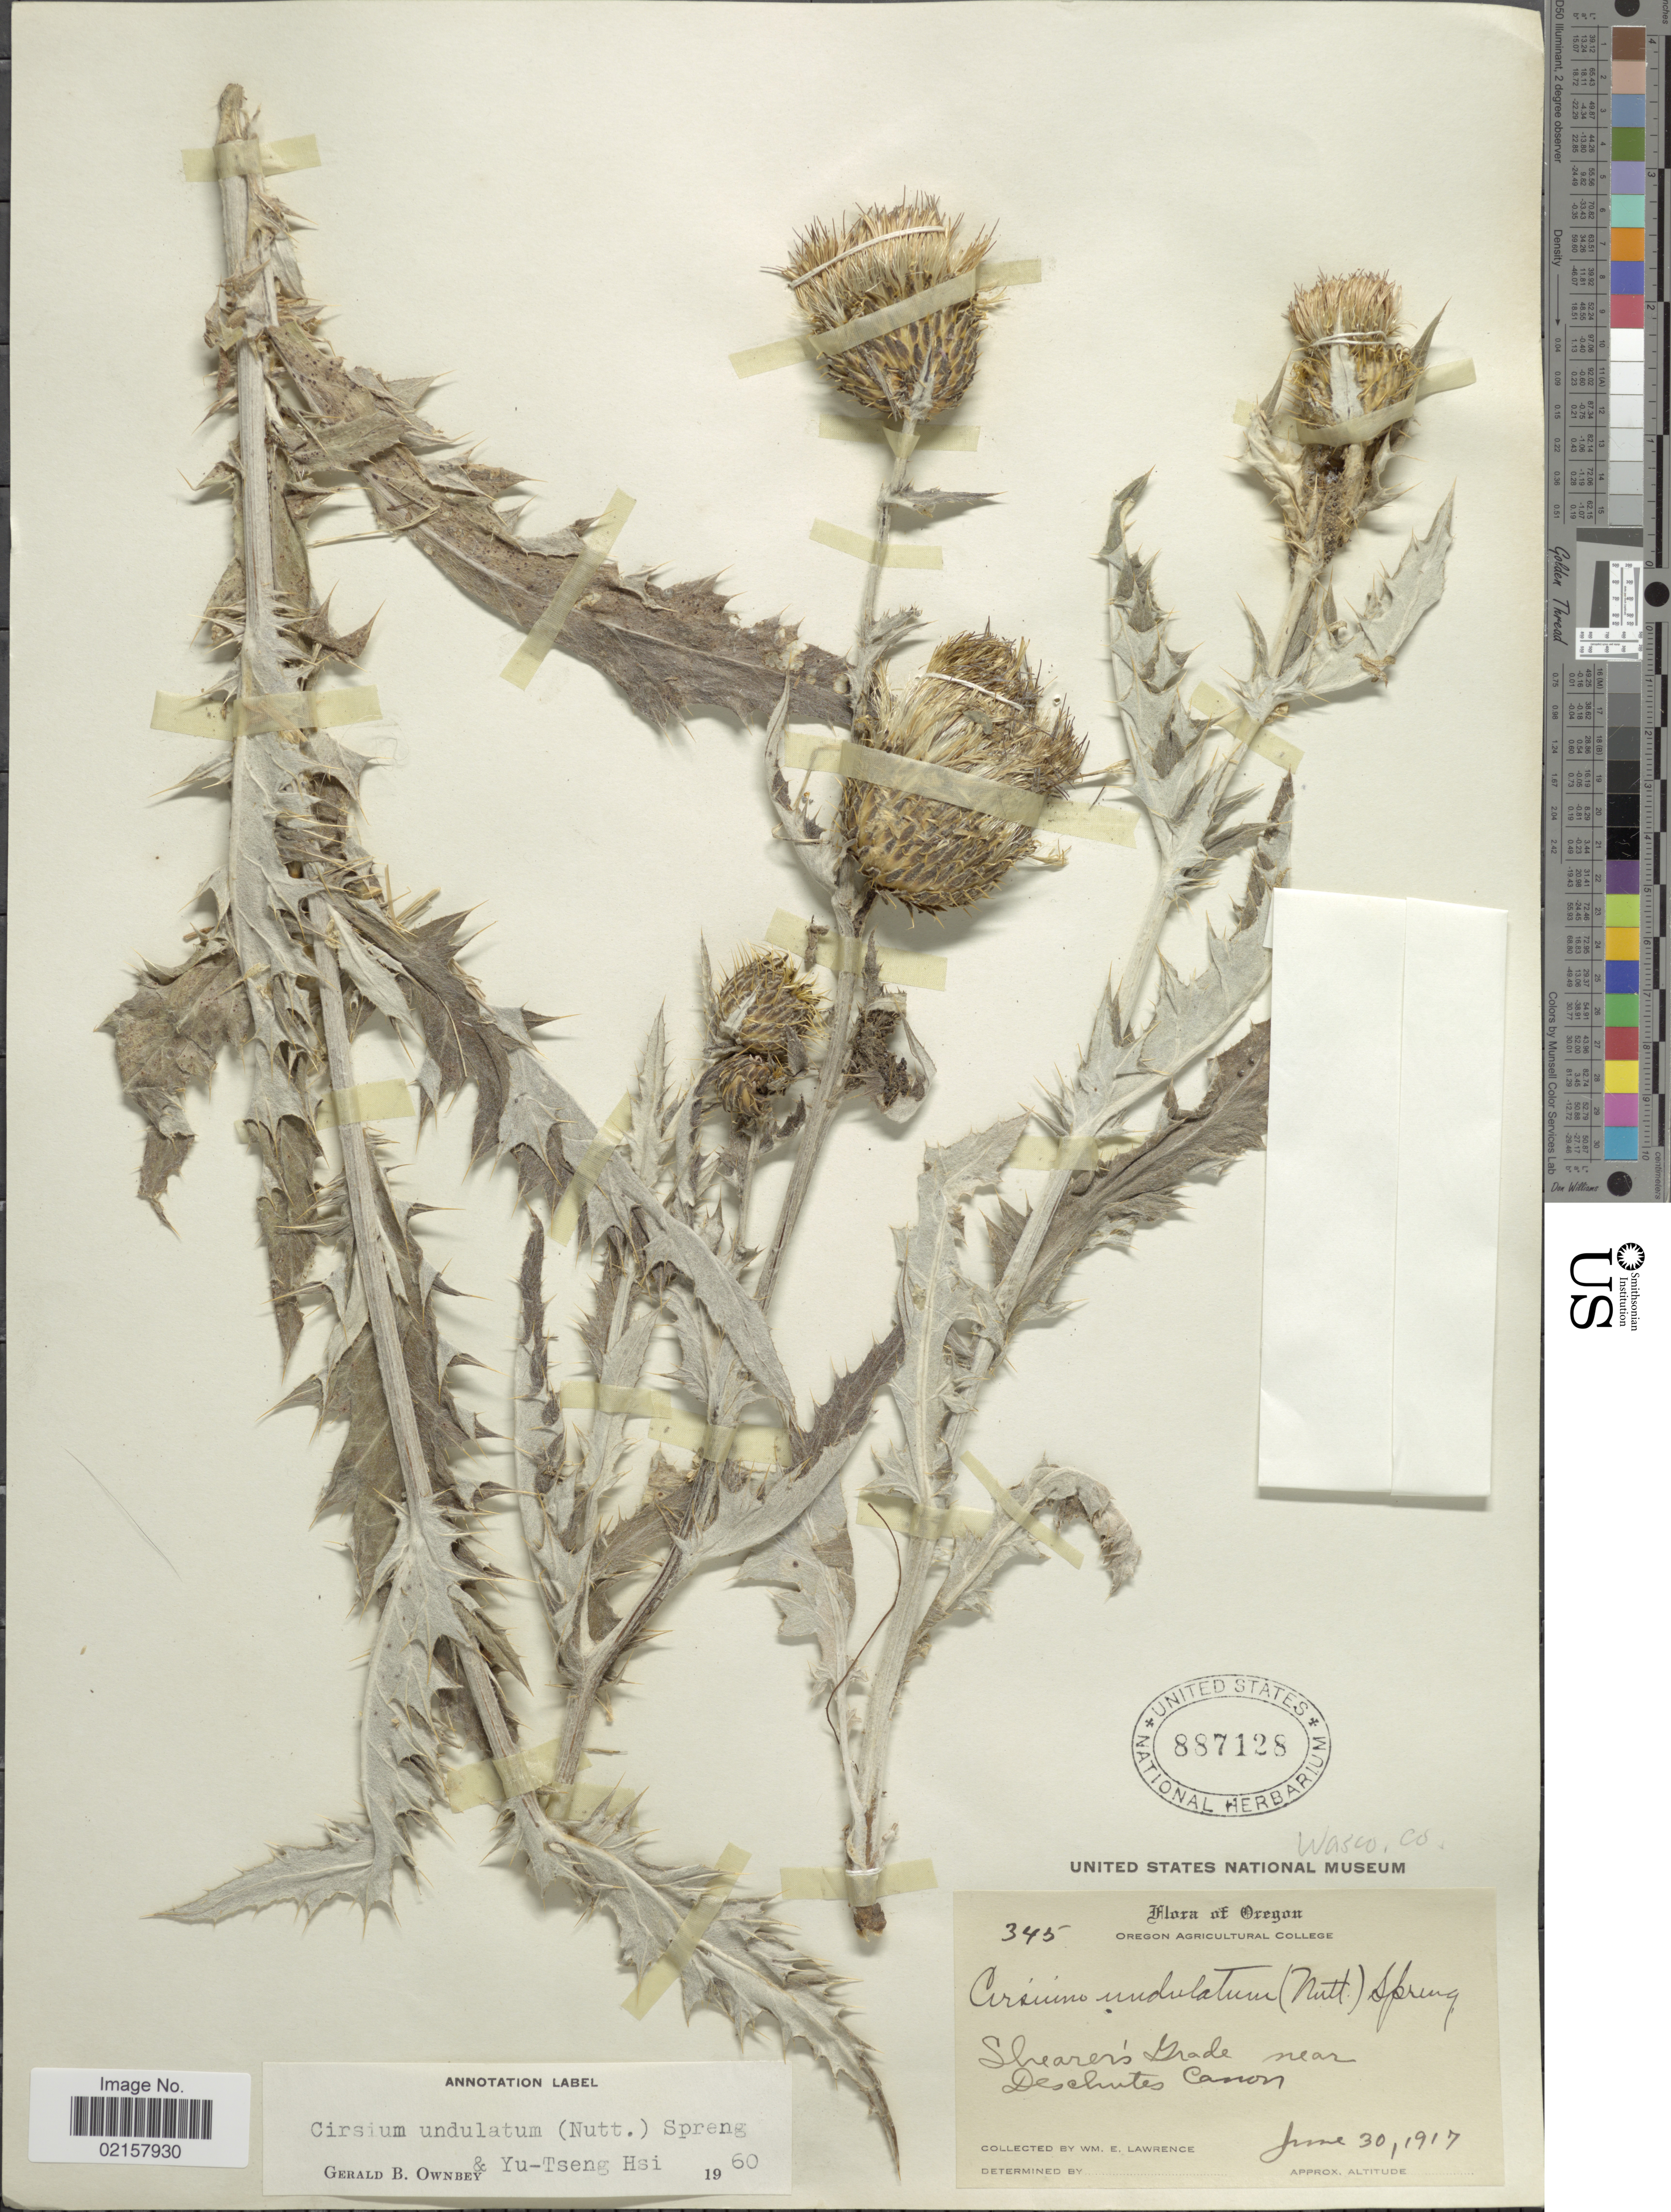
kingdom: Plantae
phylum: Tracheophyta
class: Magnoliopsida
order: Asterales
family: Asteraceae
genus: Cirsium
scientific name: Cirsium undulatum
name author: (Nutt.) Spreng.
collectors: W. Lawrence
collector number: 345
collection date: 1917-06-30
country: United States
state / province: Oregon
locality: Shearer's Grade near Deschutes Canon.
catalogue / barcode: US 887128